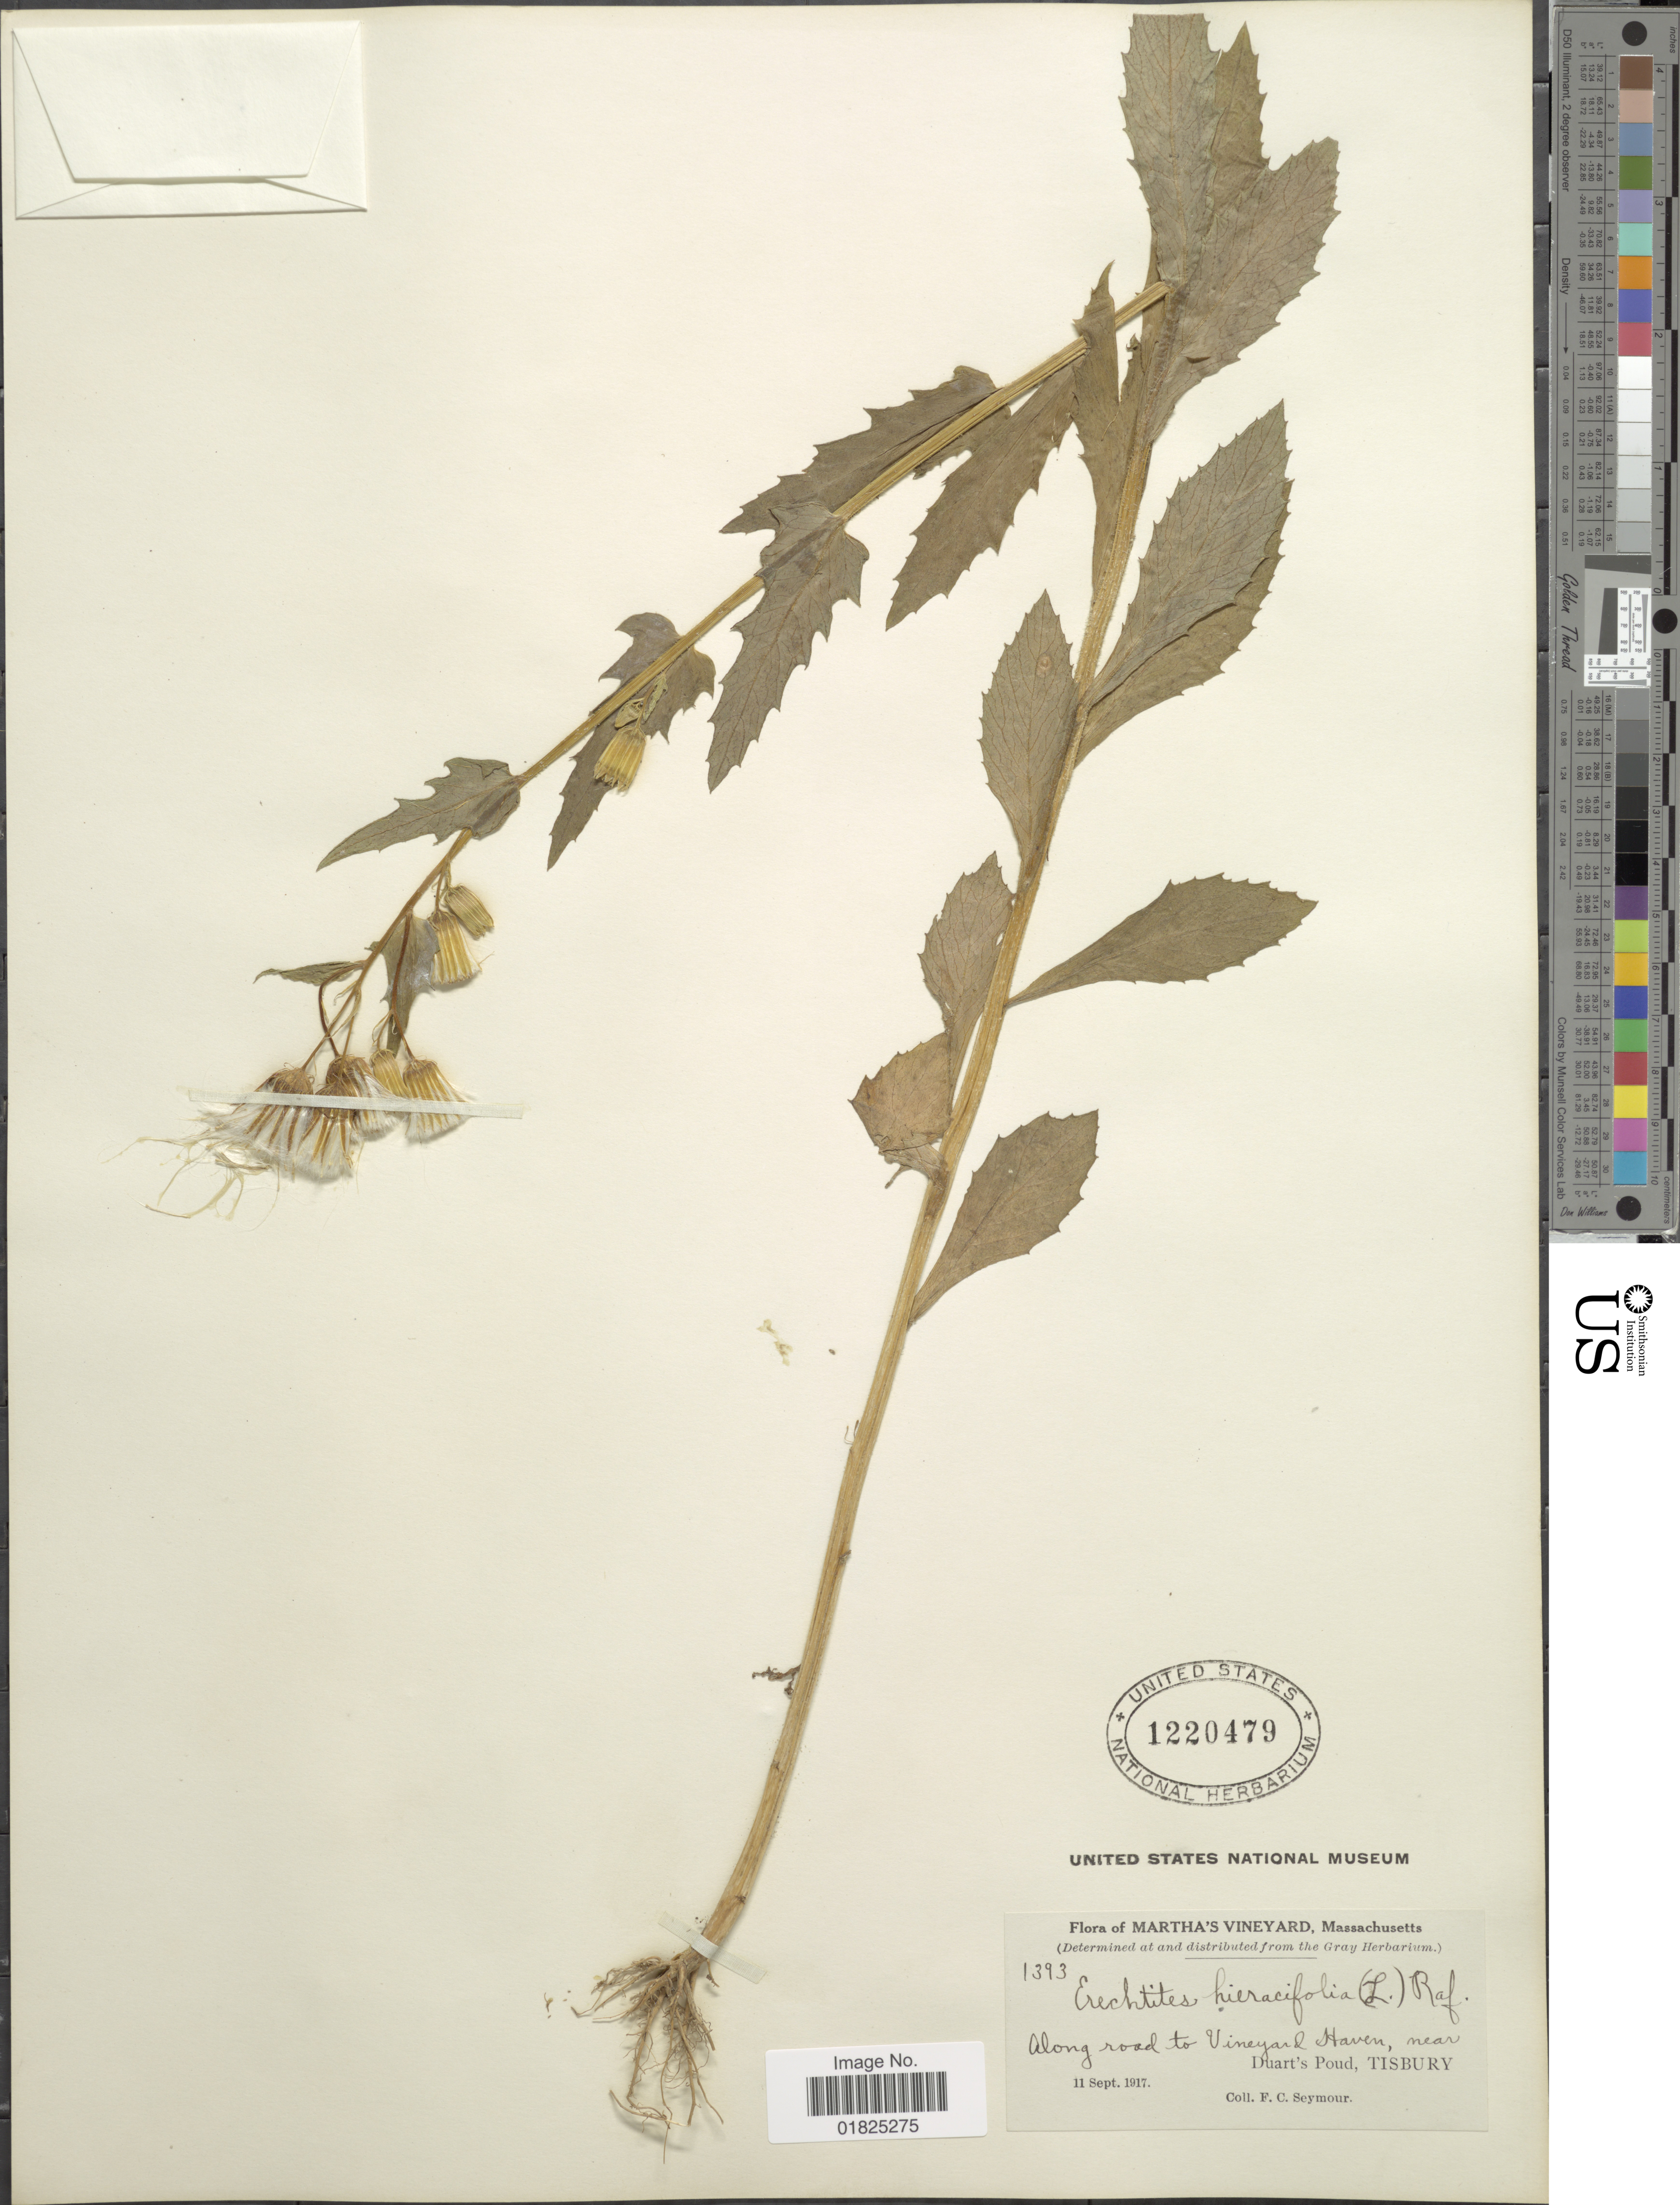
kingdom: Plantae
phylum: Tracheophyta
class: Magnoliopsida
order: Asterales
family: Asteraceae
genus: Erechtites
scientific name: Erechtites hieraciifolius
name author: (L.) Raf. ex DC.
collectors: F. C. Seymour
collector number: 1393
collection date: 1917-09-11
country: United States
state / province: Massachusetts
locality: Martha's Vineyard. Along road to Vineyard Haven, near Duart's Pond, Tisbury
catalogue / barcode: US 1220479